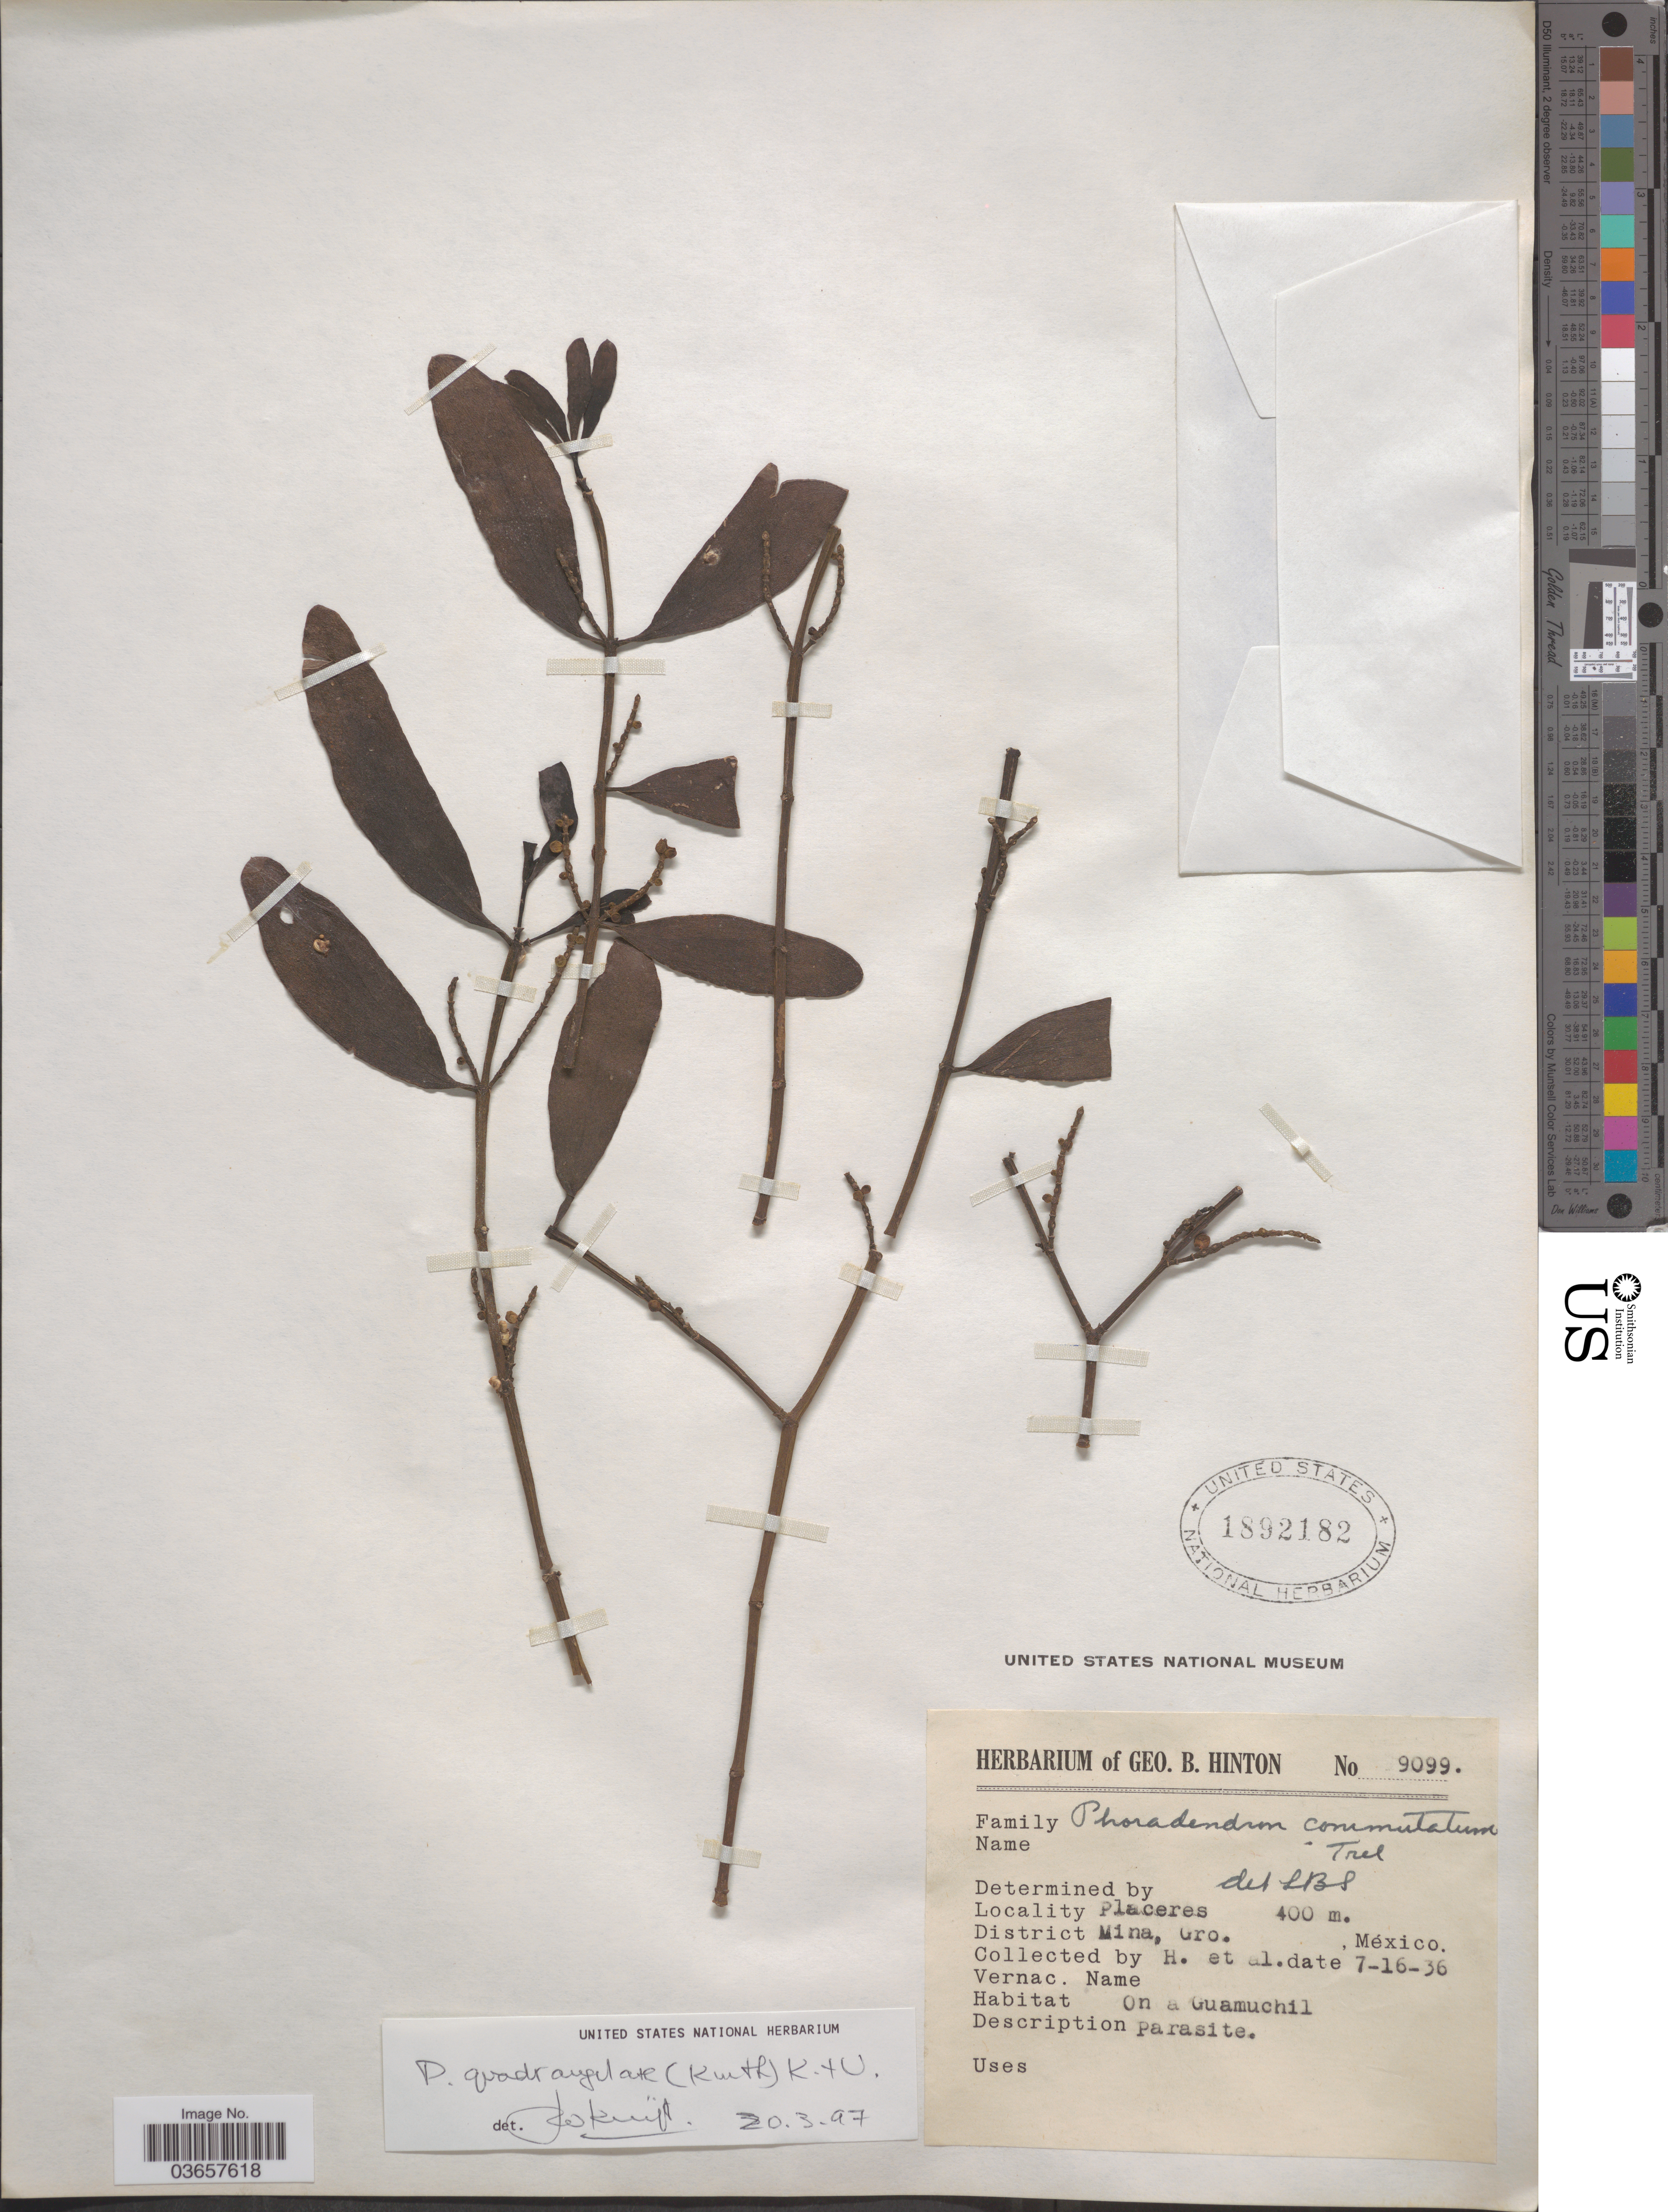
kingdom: Plantae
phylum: Tracheophyta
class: Magnoliopsida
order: Santalales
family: Viscaceae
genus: Phoradendron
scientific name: Phoradendron quadrangulare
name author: (Kunth) Griseb.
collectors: G. B. Hinton & et al.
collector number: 9099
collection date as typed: Transcribed d/m/y: 16/7/36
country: Mexico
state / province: Guerrero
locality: Placeres. District Mina.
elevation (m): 400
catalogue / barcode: US 1892182